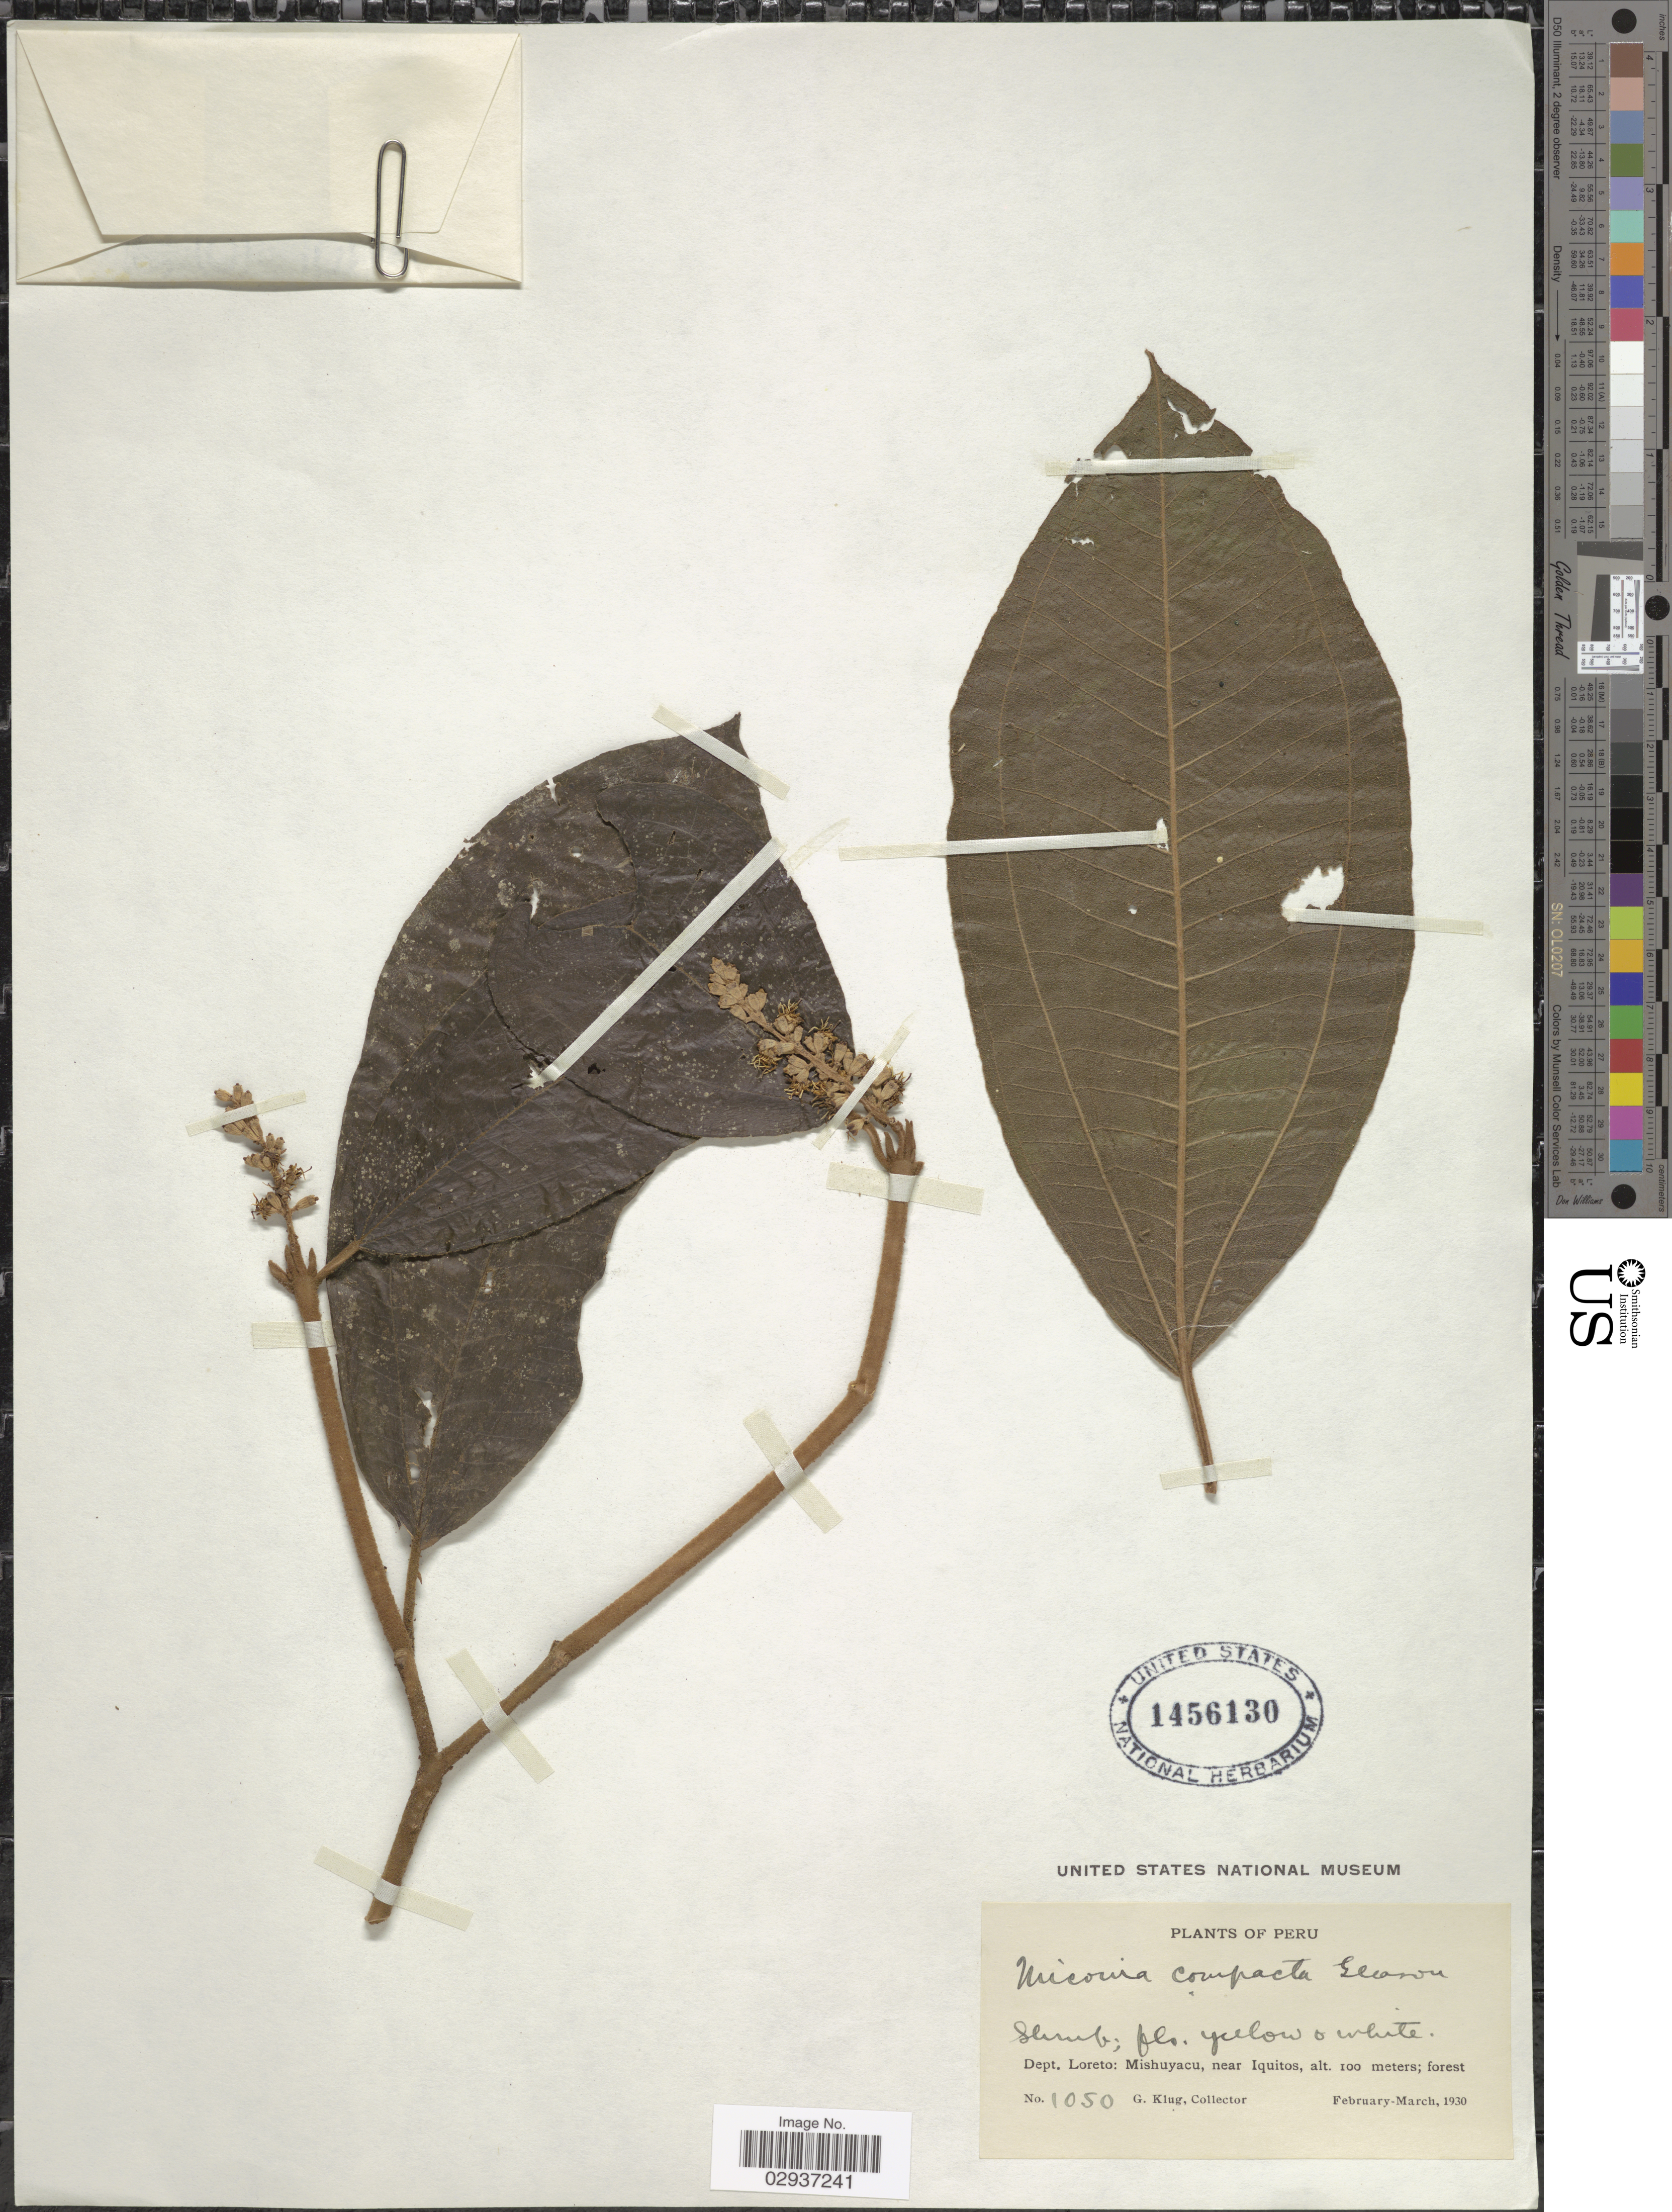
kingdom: Plantae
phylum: Tracheophyta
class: Magnoliopsida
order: Myrtales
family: Melastomataceae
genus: Miconia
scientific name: Miconia carassana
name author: Cogn.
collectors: G. Klug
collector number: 1050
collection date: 1930-02/1930-03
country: Peru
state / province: Loreto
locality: Dept. Loreto: Mishuyacu, near Iquitos.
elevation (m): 100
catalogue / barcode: US 1456130